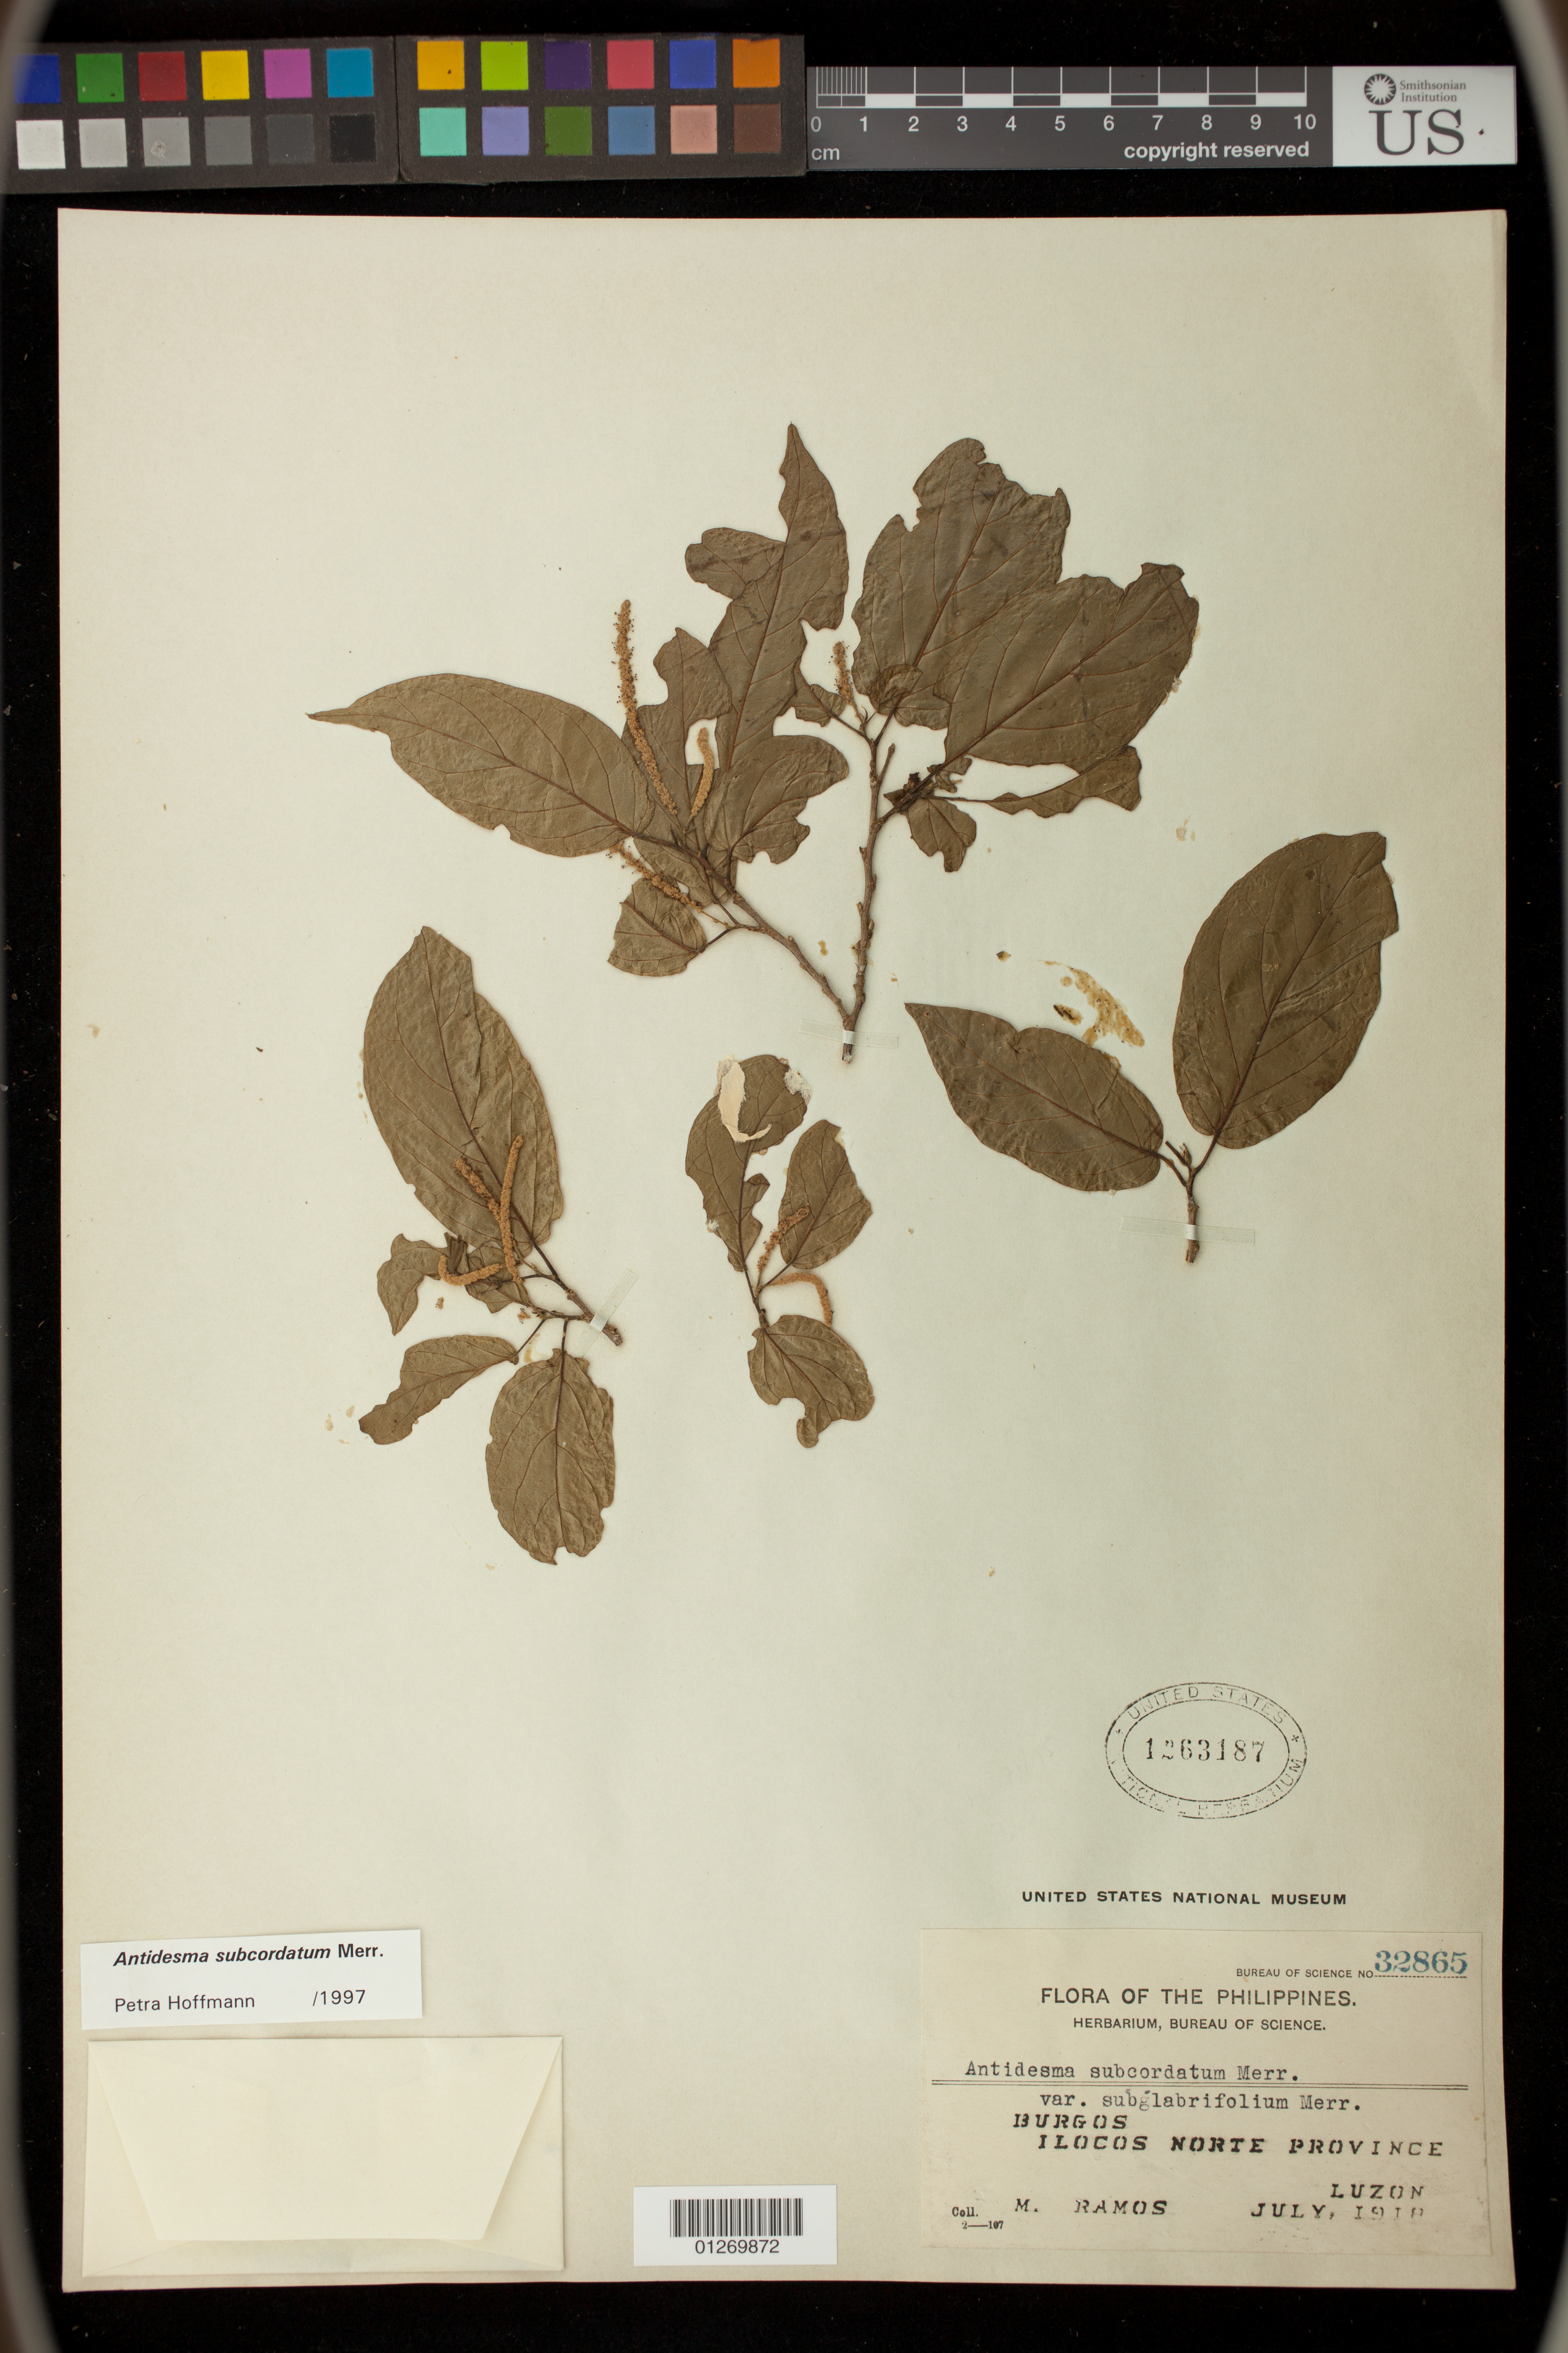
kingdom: Plantae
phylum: Tracheophyta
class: Magnoliopsida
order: Malpighiales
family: Phyllanthaceae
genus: Antidesma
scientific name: Antidesma subcordatum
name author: Merr.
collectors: M. Ramos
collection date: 1918-07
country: Philippines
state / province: Ilocos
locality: Burgos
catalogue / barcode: US 1263187